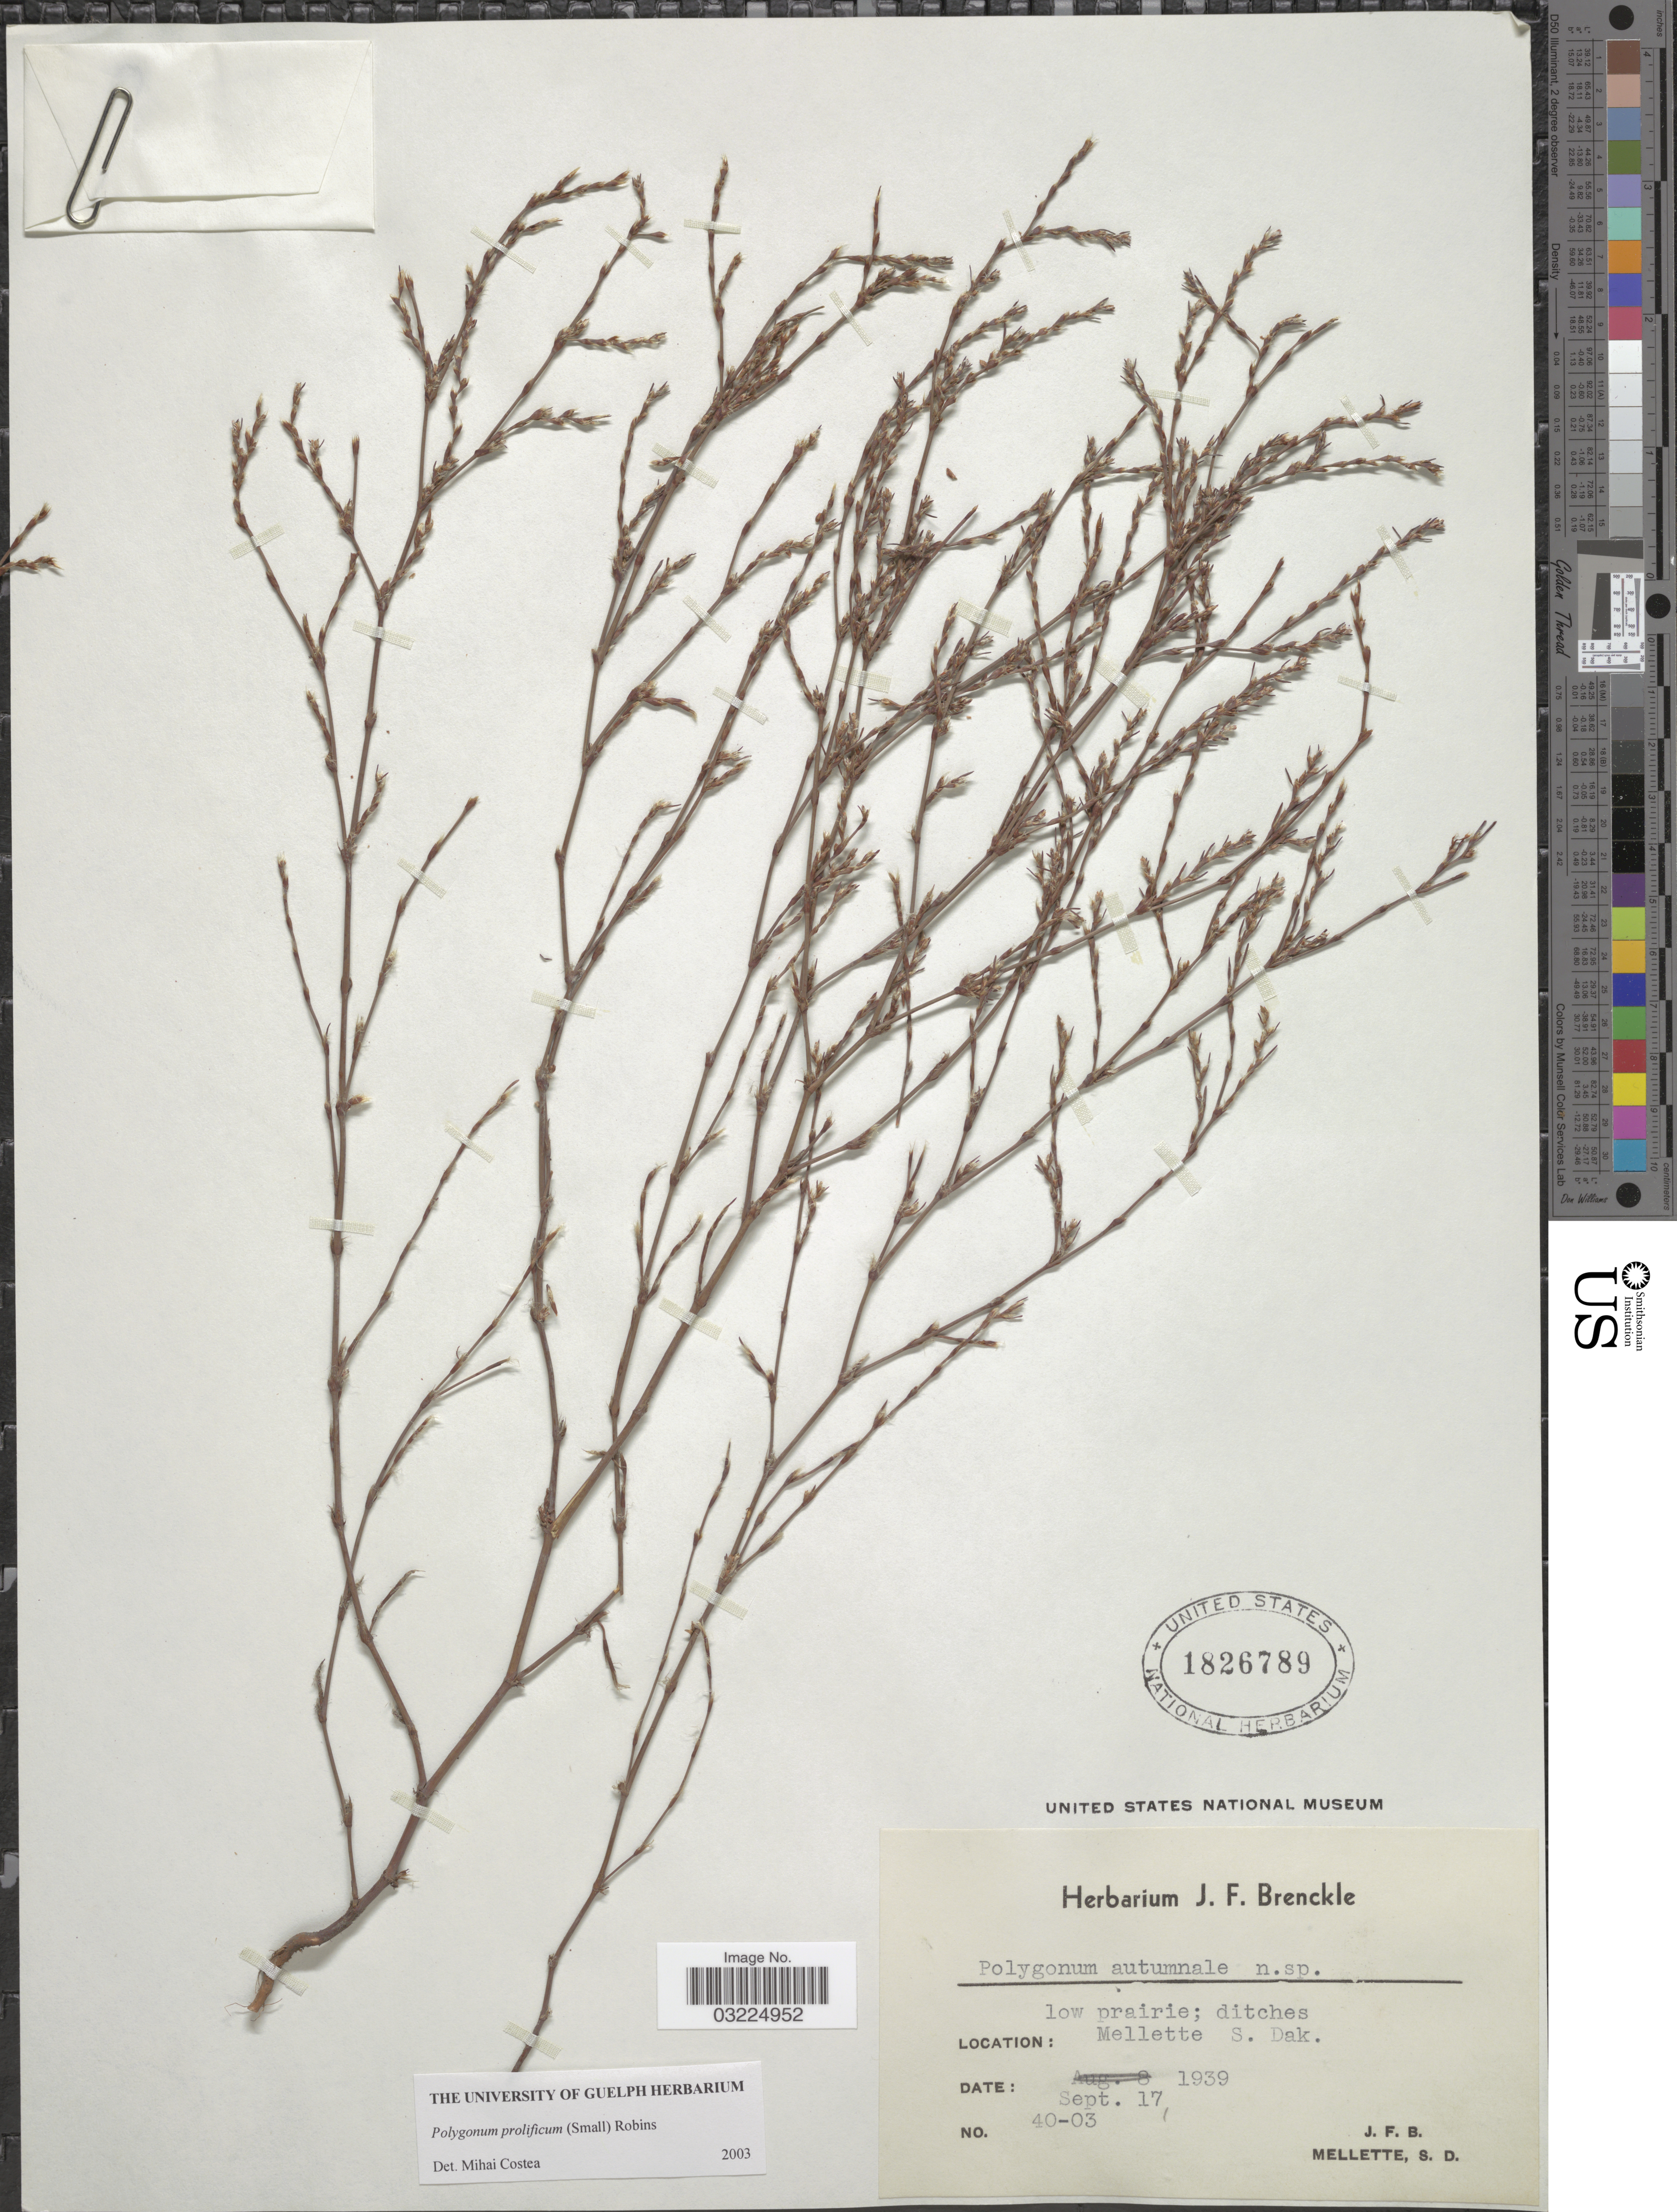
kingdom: Plantae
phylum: Tracheophyta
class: Magnoliopsida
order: Caryophyllales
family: Polygonaceae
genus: Polygonum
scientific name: Polygonum prolificum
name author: (Small) B.L. Rob.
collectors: J. Brenckle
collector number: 40-03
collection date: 1939-09-17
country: United States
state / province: South Dakota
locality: Mellette.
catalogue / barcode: US 1826789